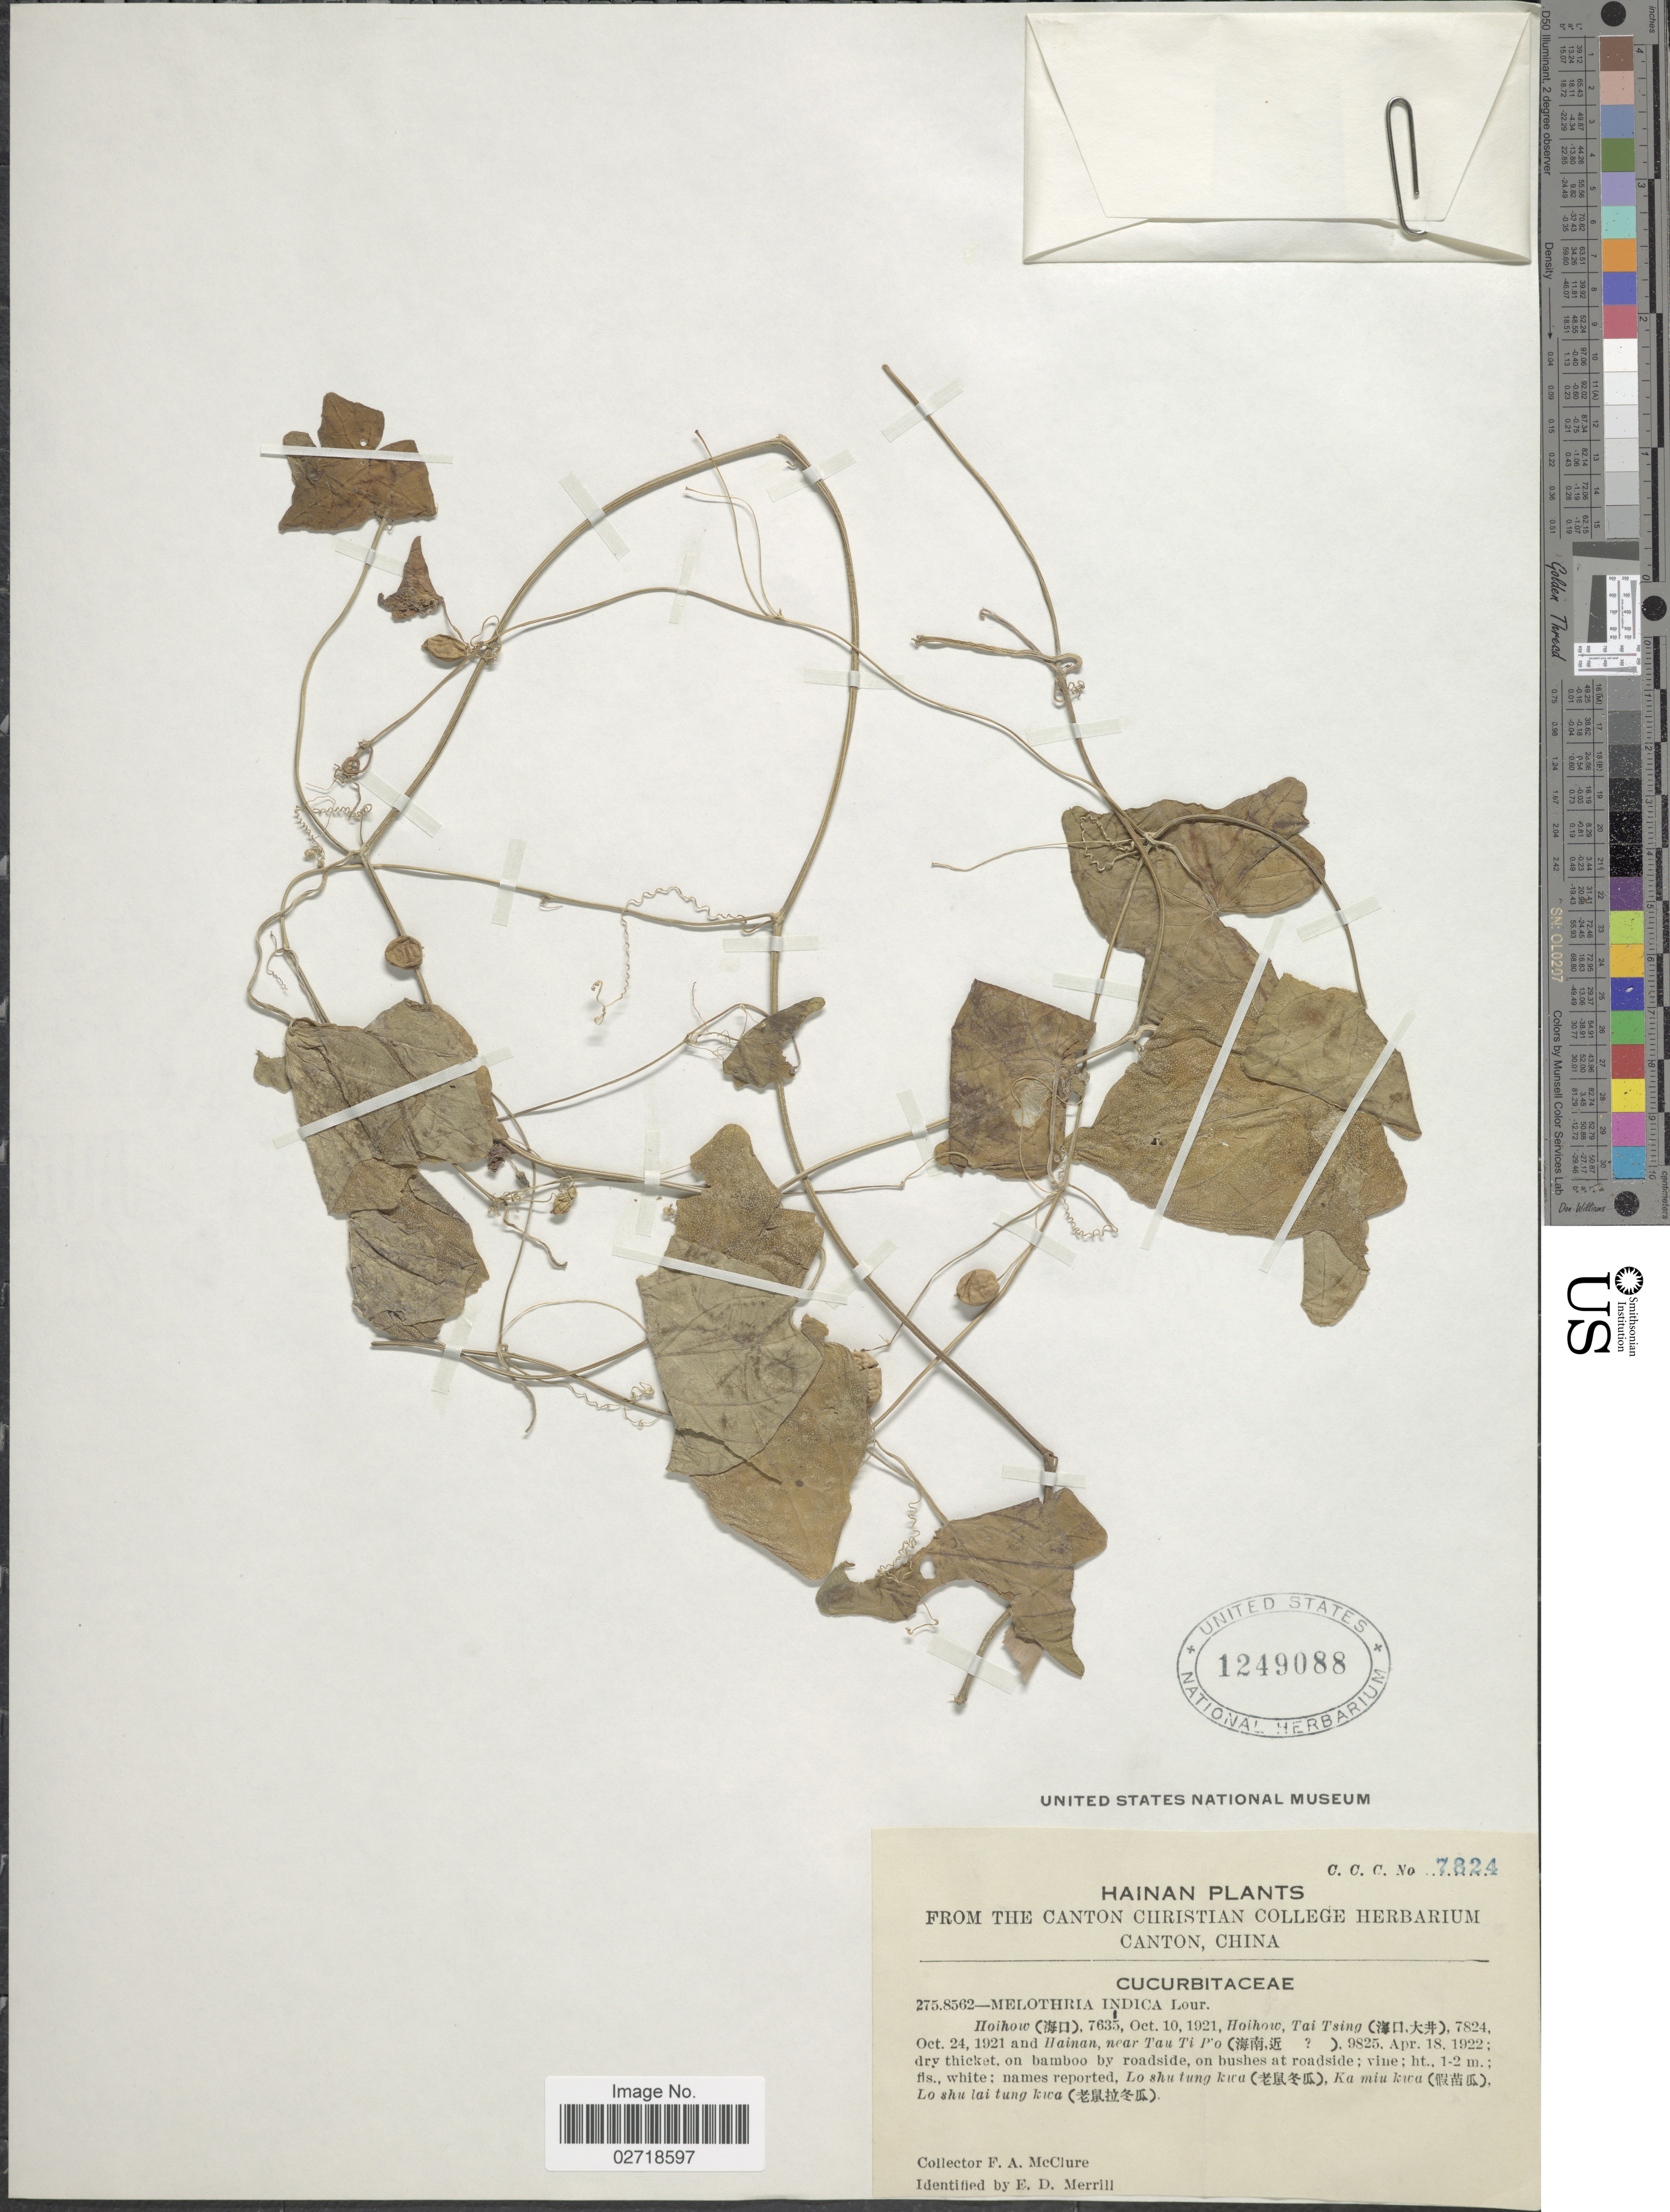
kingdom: Plantae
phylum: Tracheophyta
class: Magnoliopsida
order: Cucurbitales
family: Cucurbitaceae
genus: Zehneria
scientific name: Zehneria indica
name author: (Lour.) Keraudren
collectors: F. A. McClure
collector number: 7824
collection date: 1921-10-10/1922-04-18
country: China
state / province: Hainan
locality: Hainan, Hoihow, Tai Tsing and Hainan, near Tau Ti P'o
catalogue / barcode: US 1249088